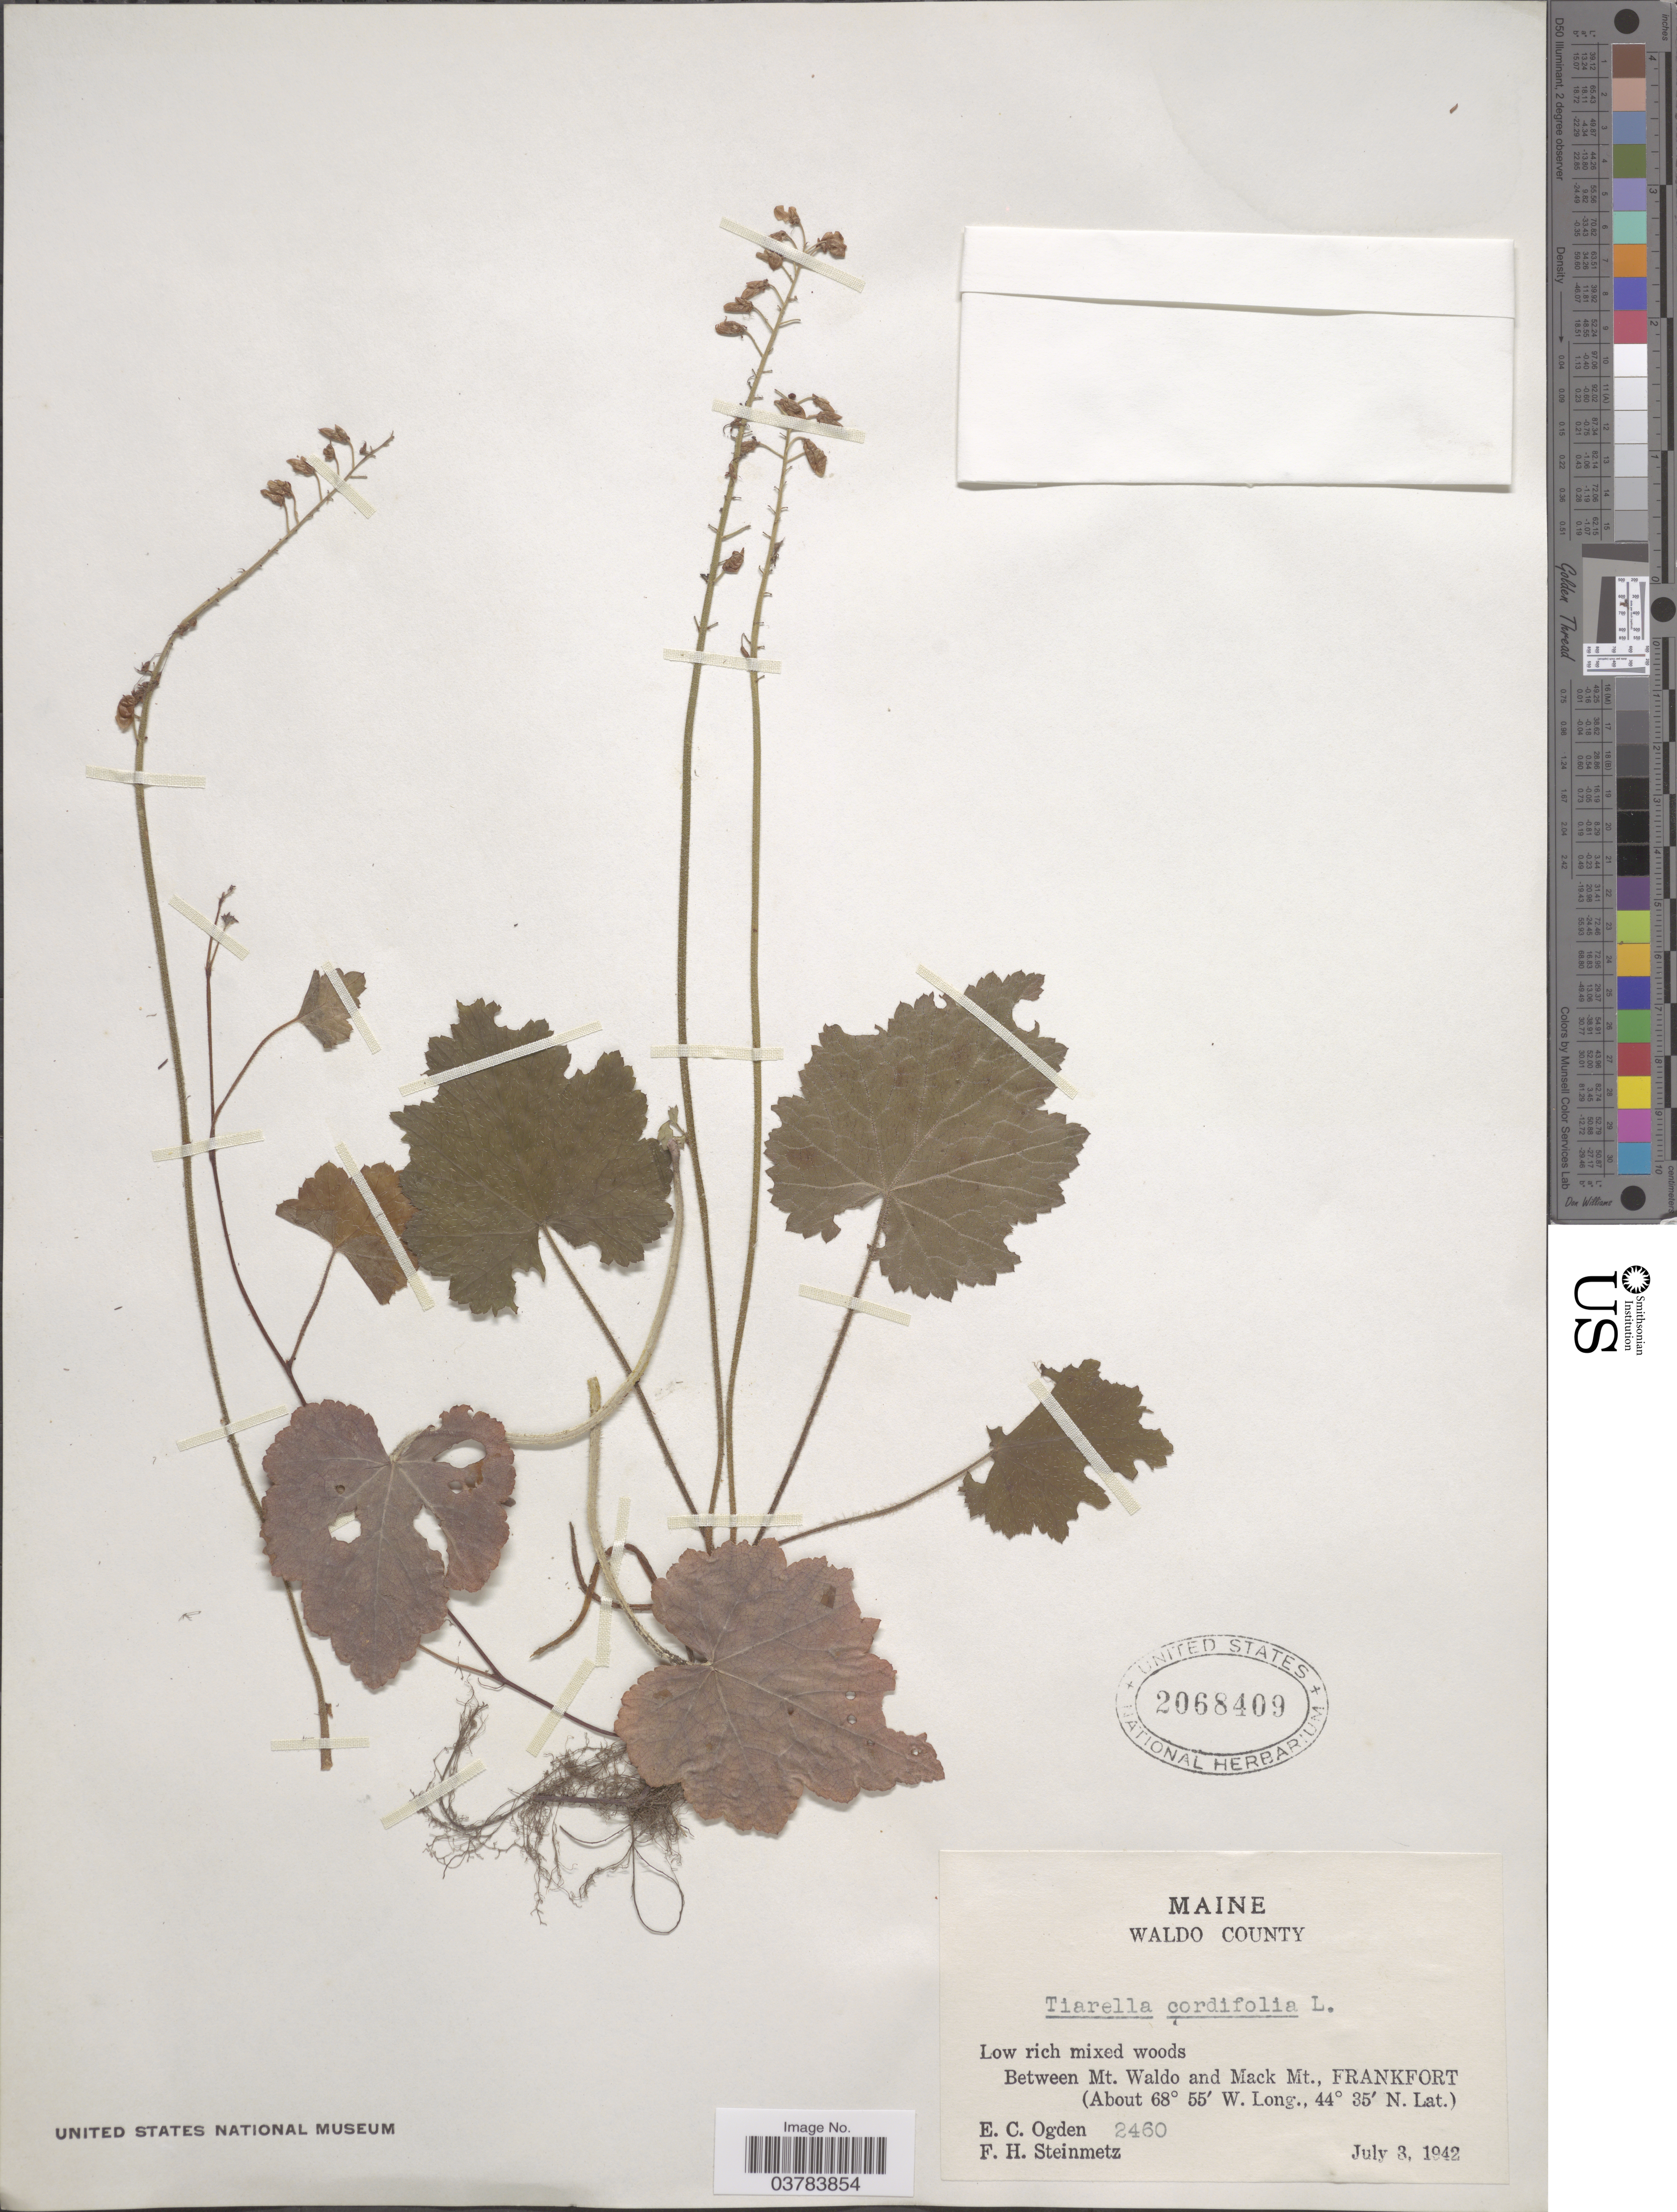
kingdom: Plantae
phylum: Tracheophyta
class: Magnoliopsida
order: Saxifragales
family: Saxifragaceae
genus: Tiarella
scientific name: Tiarella cordifolia var. typica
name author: Lakela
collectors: E. Ogden & F. H. Steinmetz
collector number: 2460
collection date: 1942-07-03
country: United States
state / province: Maine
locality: Waldo County. Between Mt. Waldo and Mack Mt., Frankfort.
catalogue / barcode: US 2068409